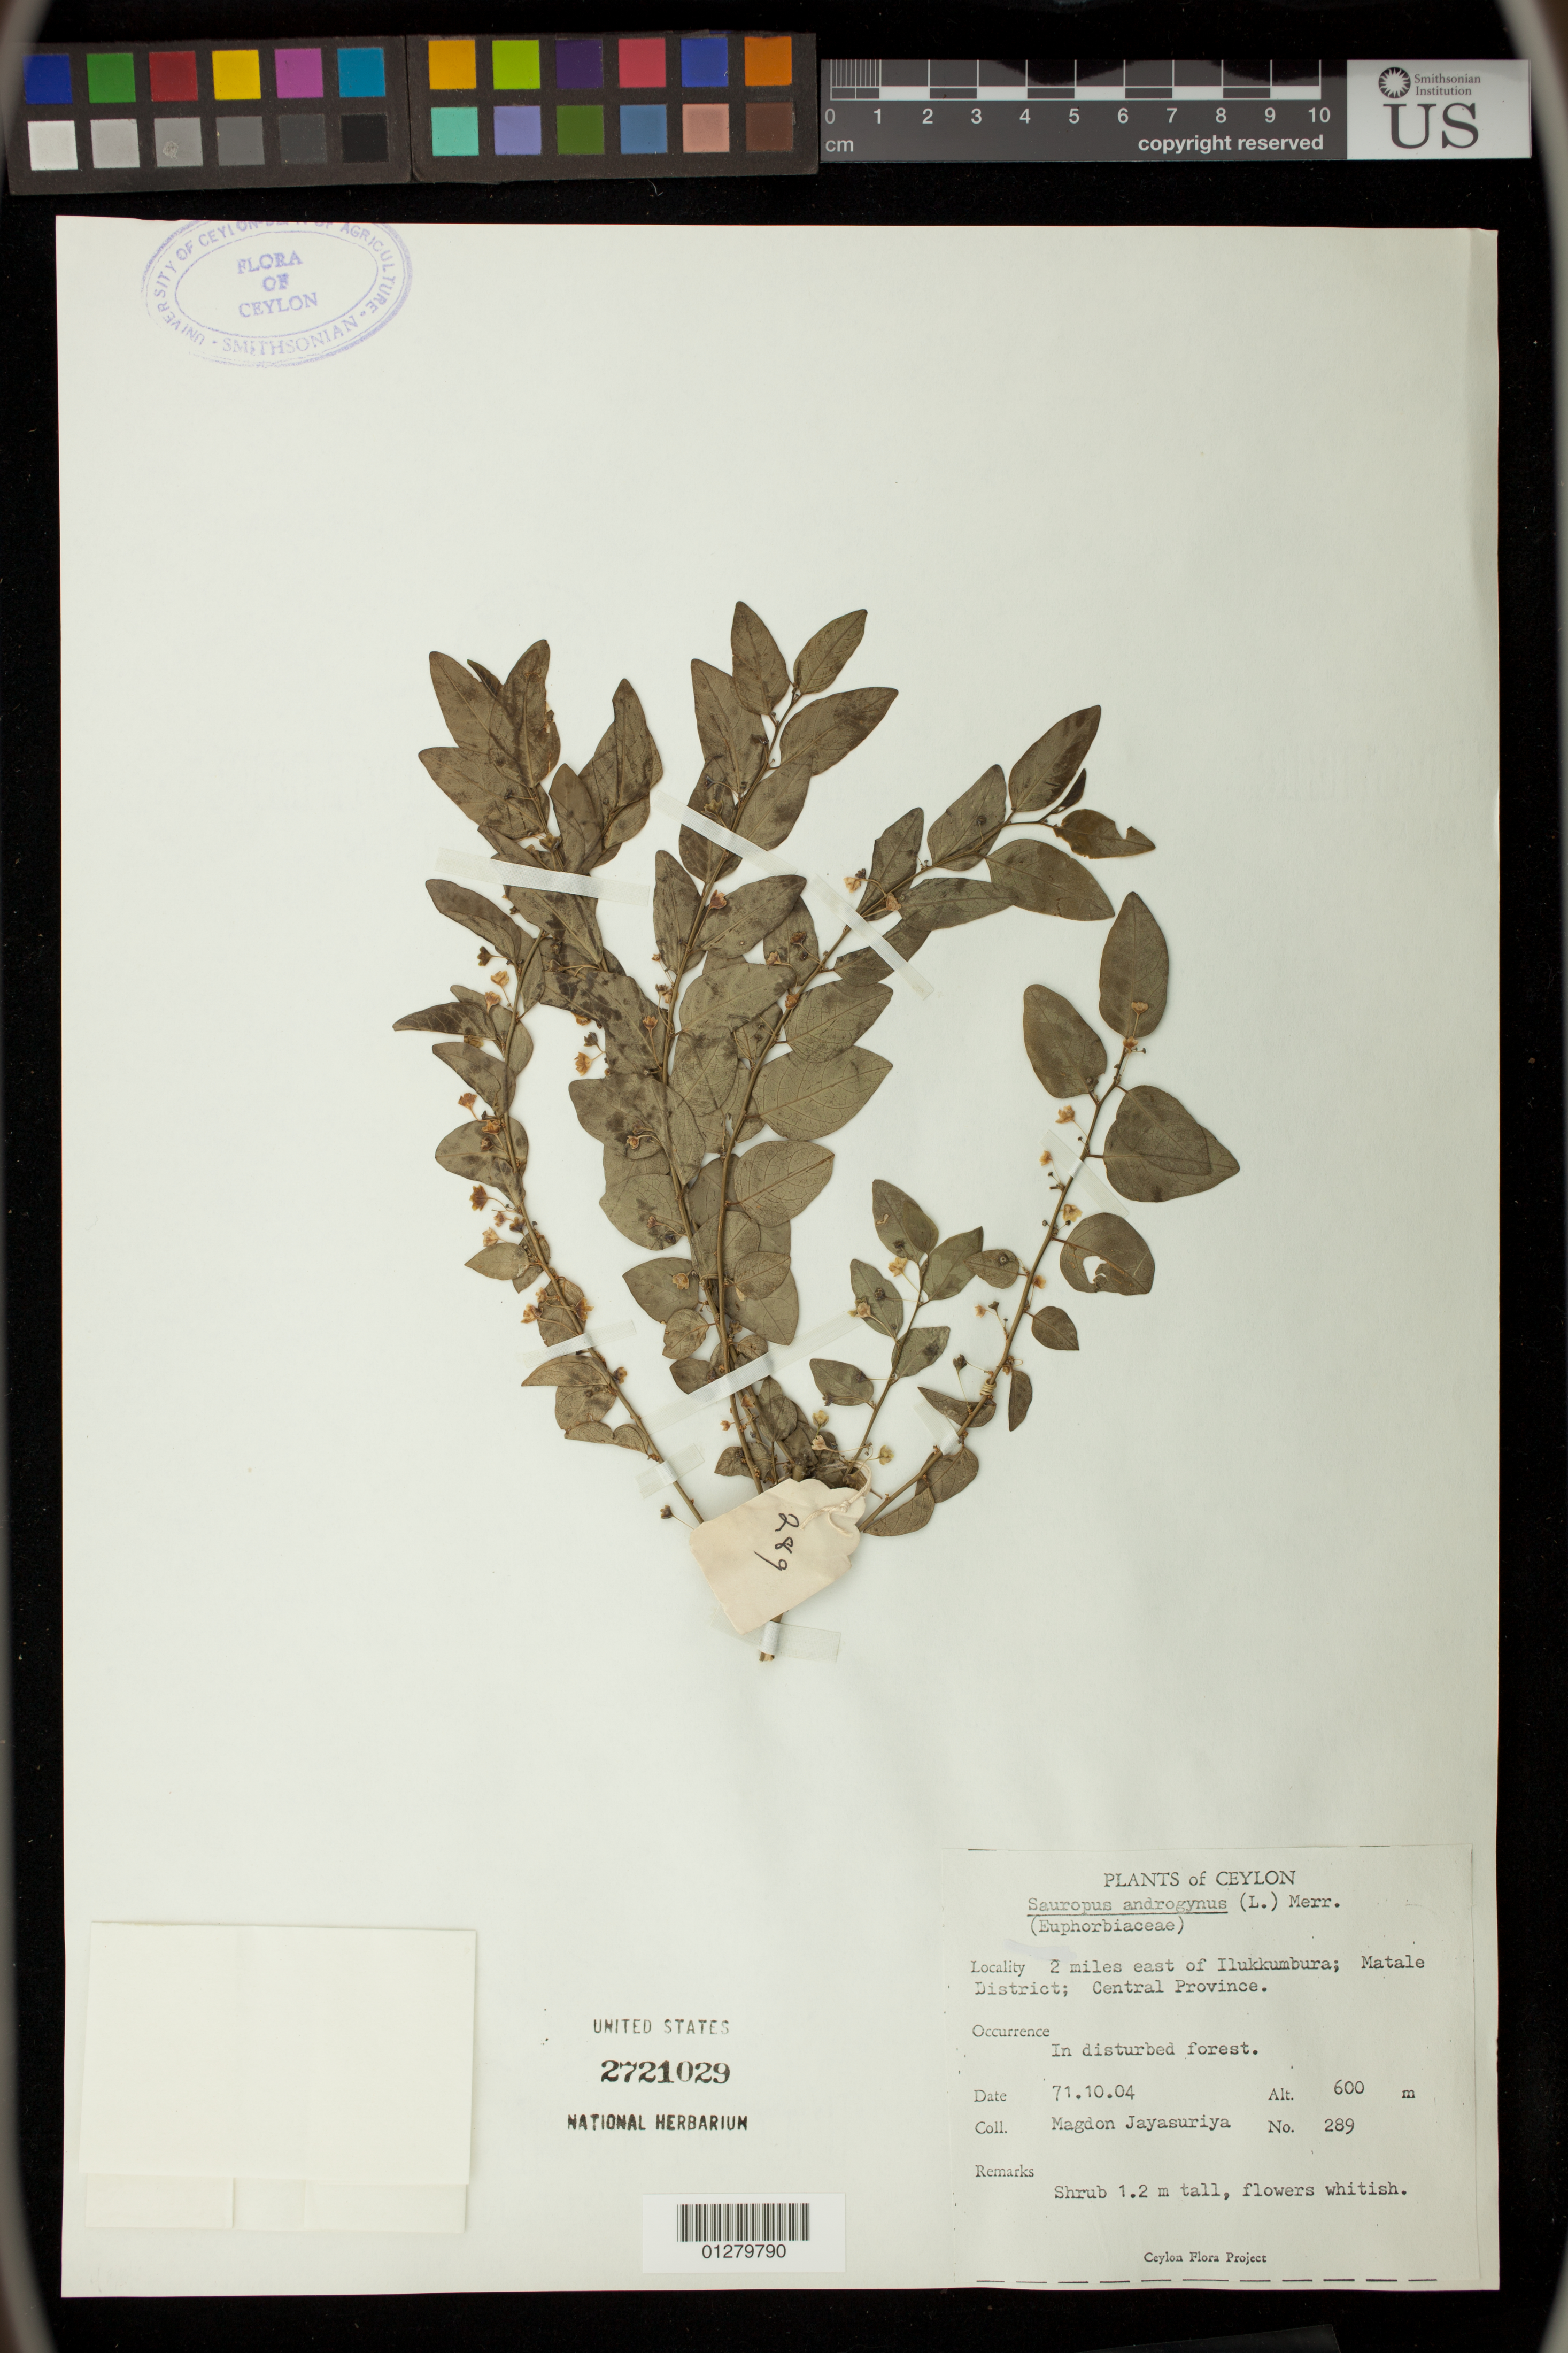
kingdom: Plantae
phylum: Tracheophyta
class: Magnoliopsida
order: Malpighiales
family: Phyllanthaceae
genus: Sauropus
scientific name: Sauropus androgynus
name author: (L.) Merr.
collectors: M. Jayasuriya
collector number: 289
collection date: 1971-10-04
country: Sri Lanka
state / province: Central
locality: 2 miles east of Ilukkumbura, Matale District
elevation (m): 600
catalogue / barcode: US 2721029